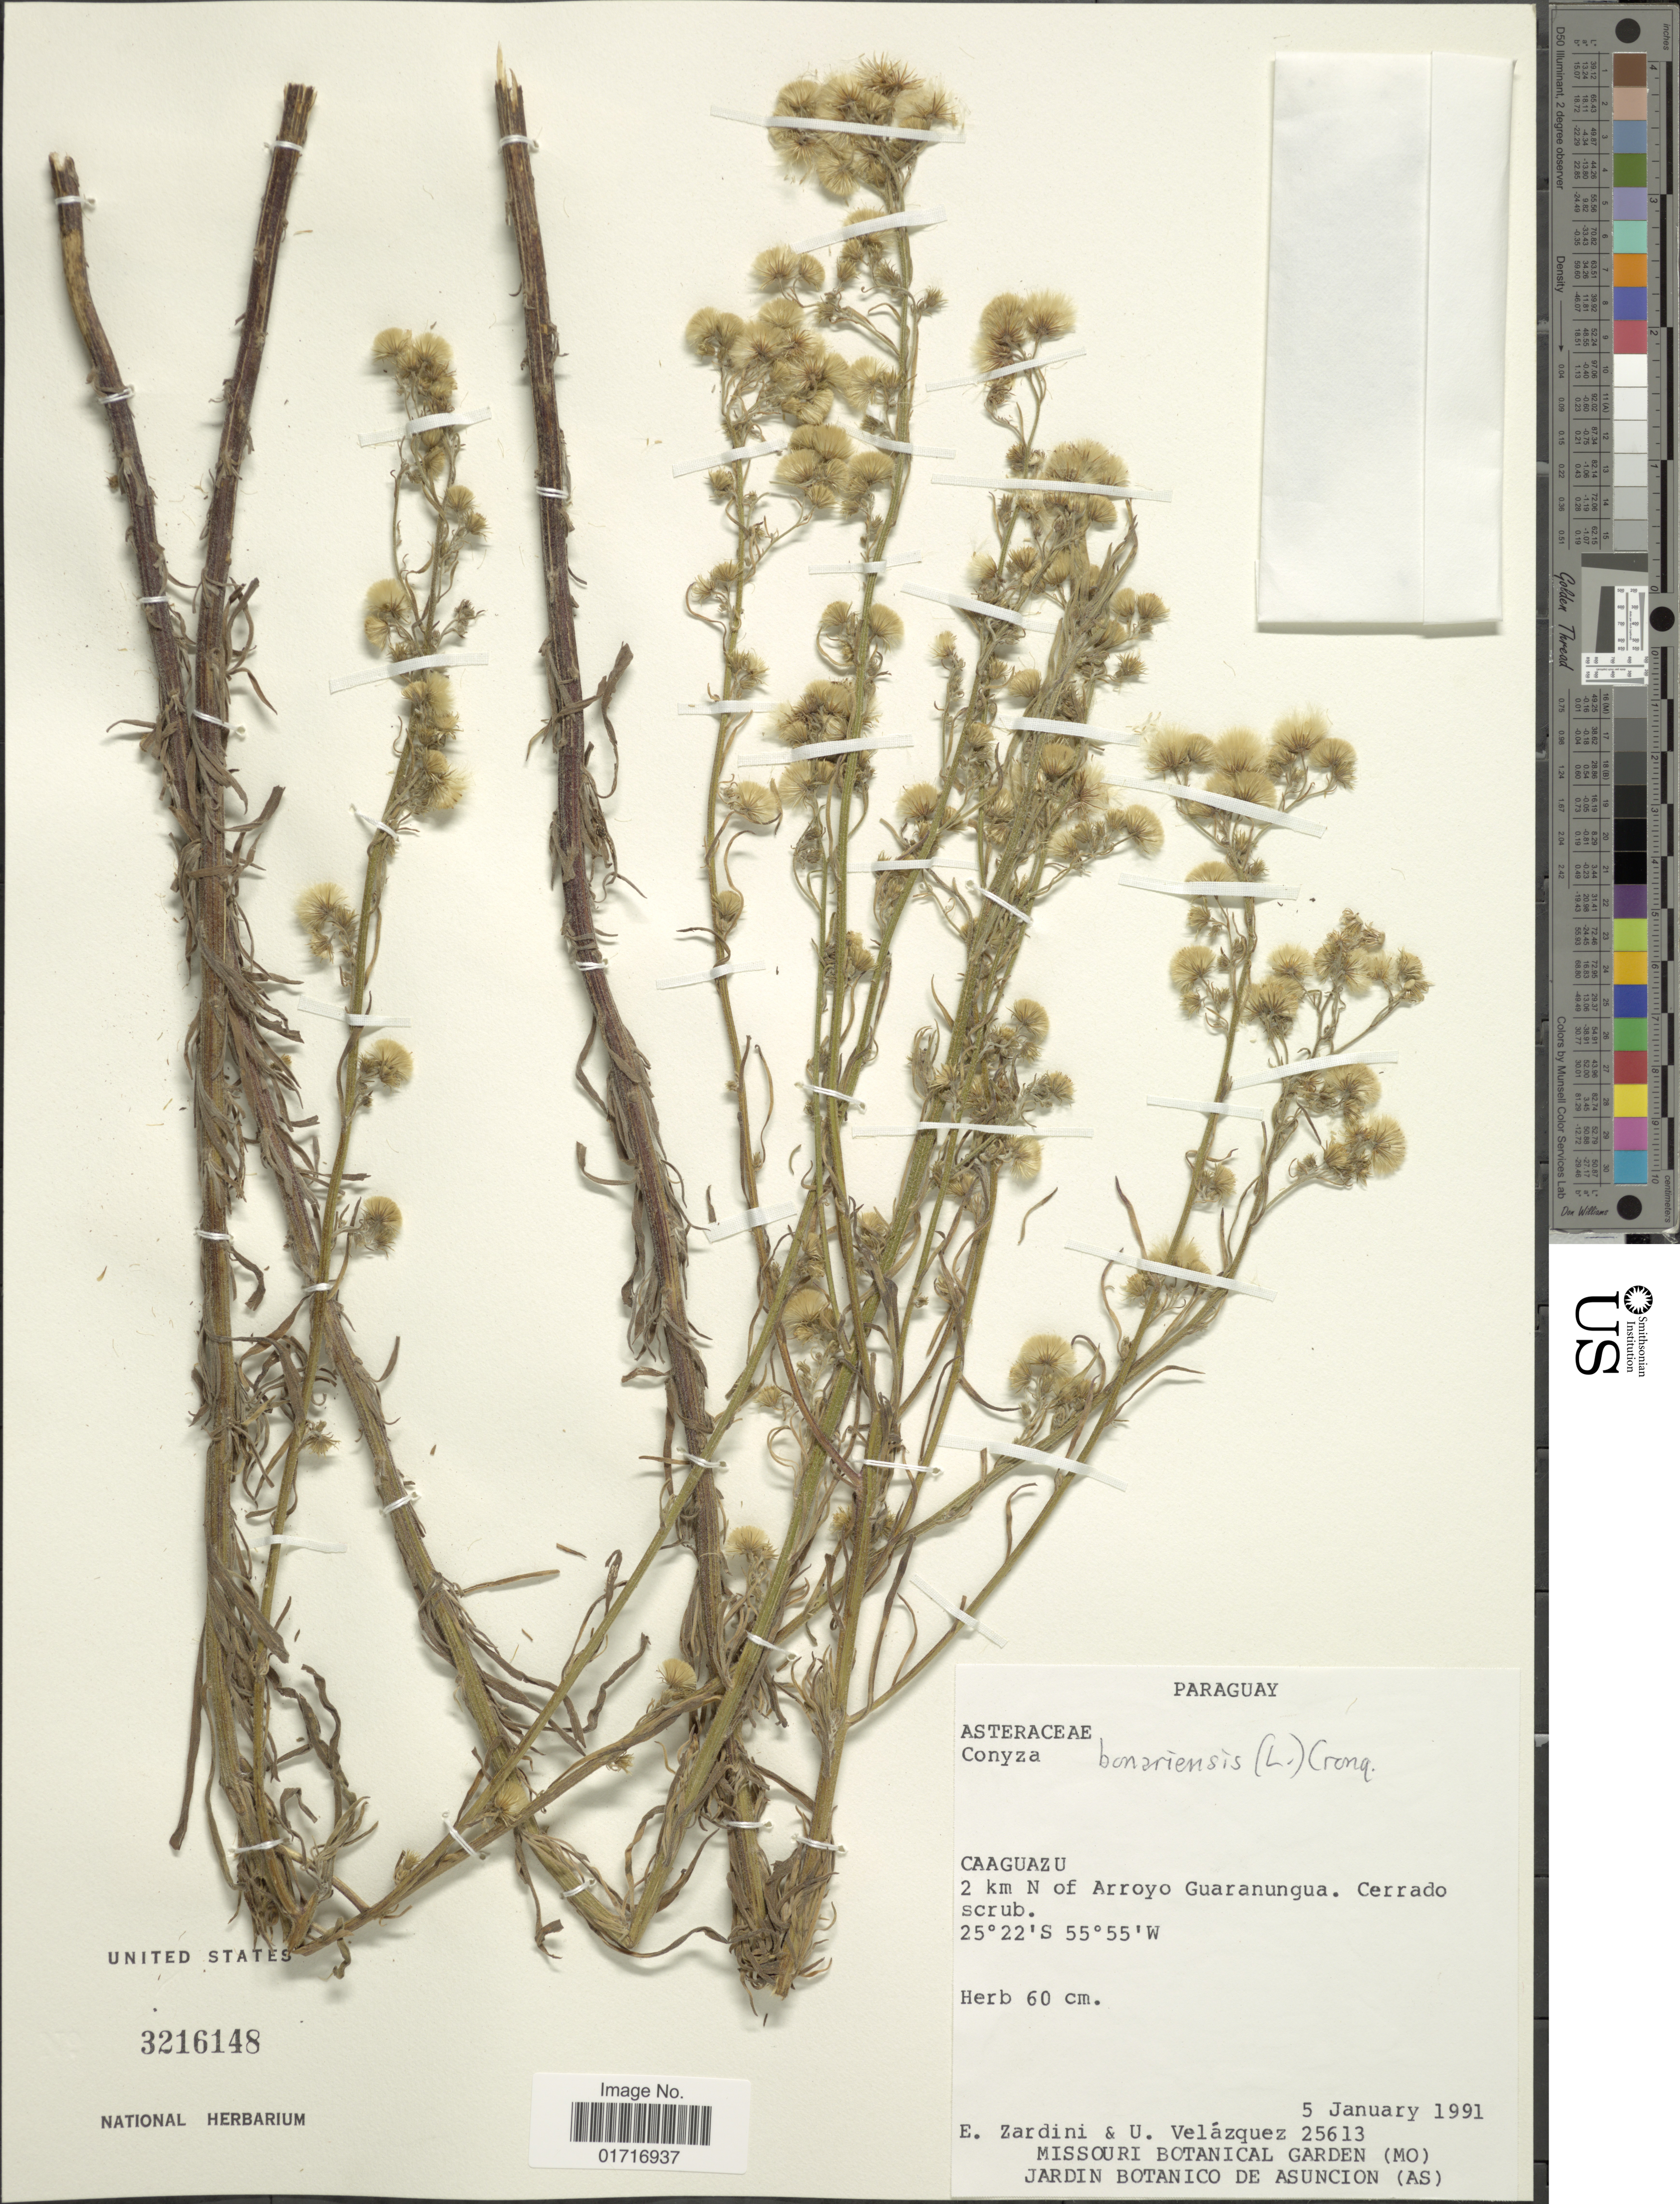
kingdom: Plantae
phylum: Tracheophyta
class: Magnoliopsida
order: Asterales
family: Asteraceae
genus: Conyza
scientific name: Conyza bonariensis var. leiotheca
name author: (S.F. Blake) Cuatrec.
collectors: E. M. Zardini & U. Velázquez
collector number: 25613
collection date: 1991-01-05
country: Paraguay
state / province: Caaguazu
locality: Caaguazi 2 km N of Arroyo Guaranungua.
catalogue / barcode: US 3216148